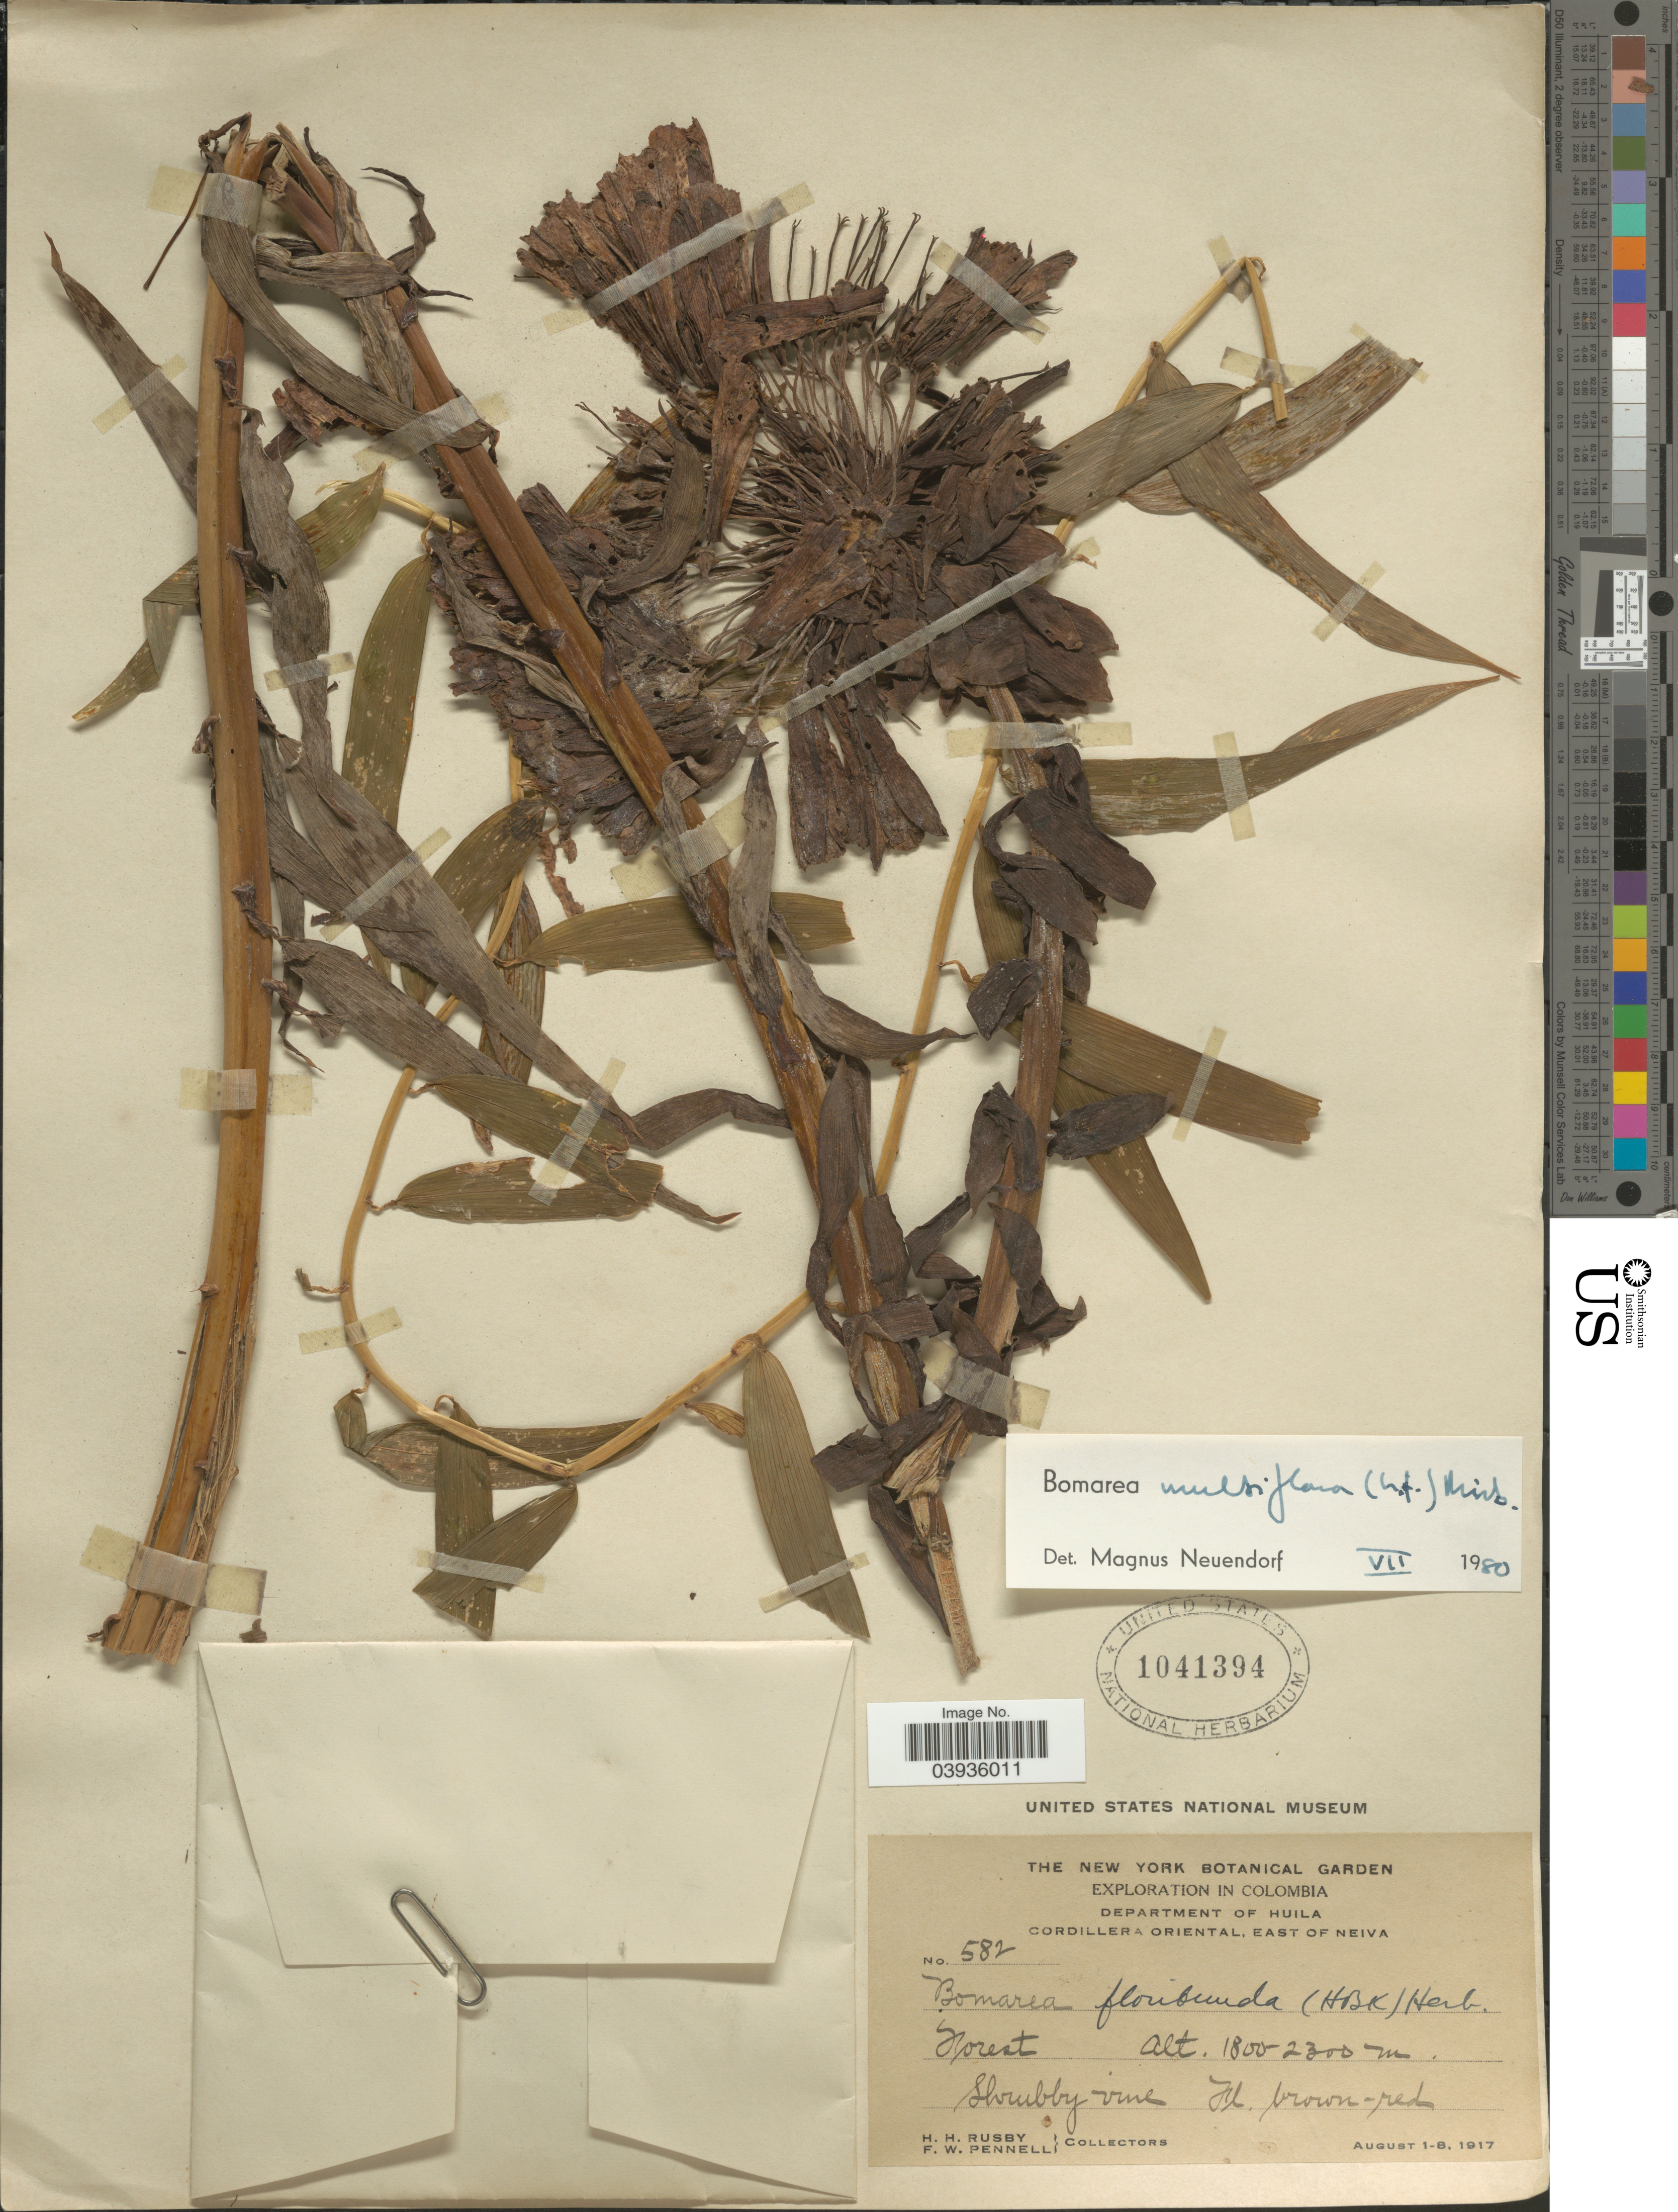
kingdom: Plantae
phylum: Tracheophyta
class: Liliopsida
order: Liliales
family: Alstroemeriaceae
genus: Bomarea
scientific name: Bomarea multiflora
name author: (L. f.) Mirb.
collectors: H. H. Rusby & F. W. Pennell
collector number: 582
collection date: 1917-08-01/1917-08-08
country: Colombia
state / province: Huila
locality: Department of Huila. Cordillera Oriental, East of Neiva.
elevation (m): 1800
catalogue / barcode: US 1041394